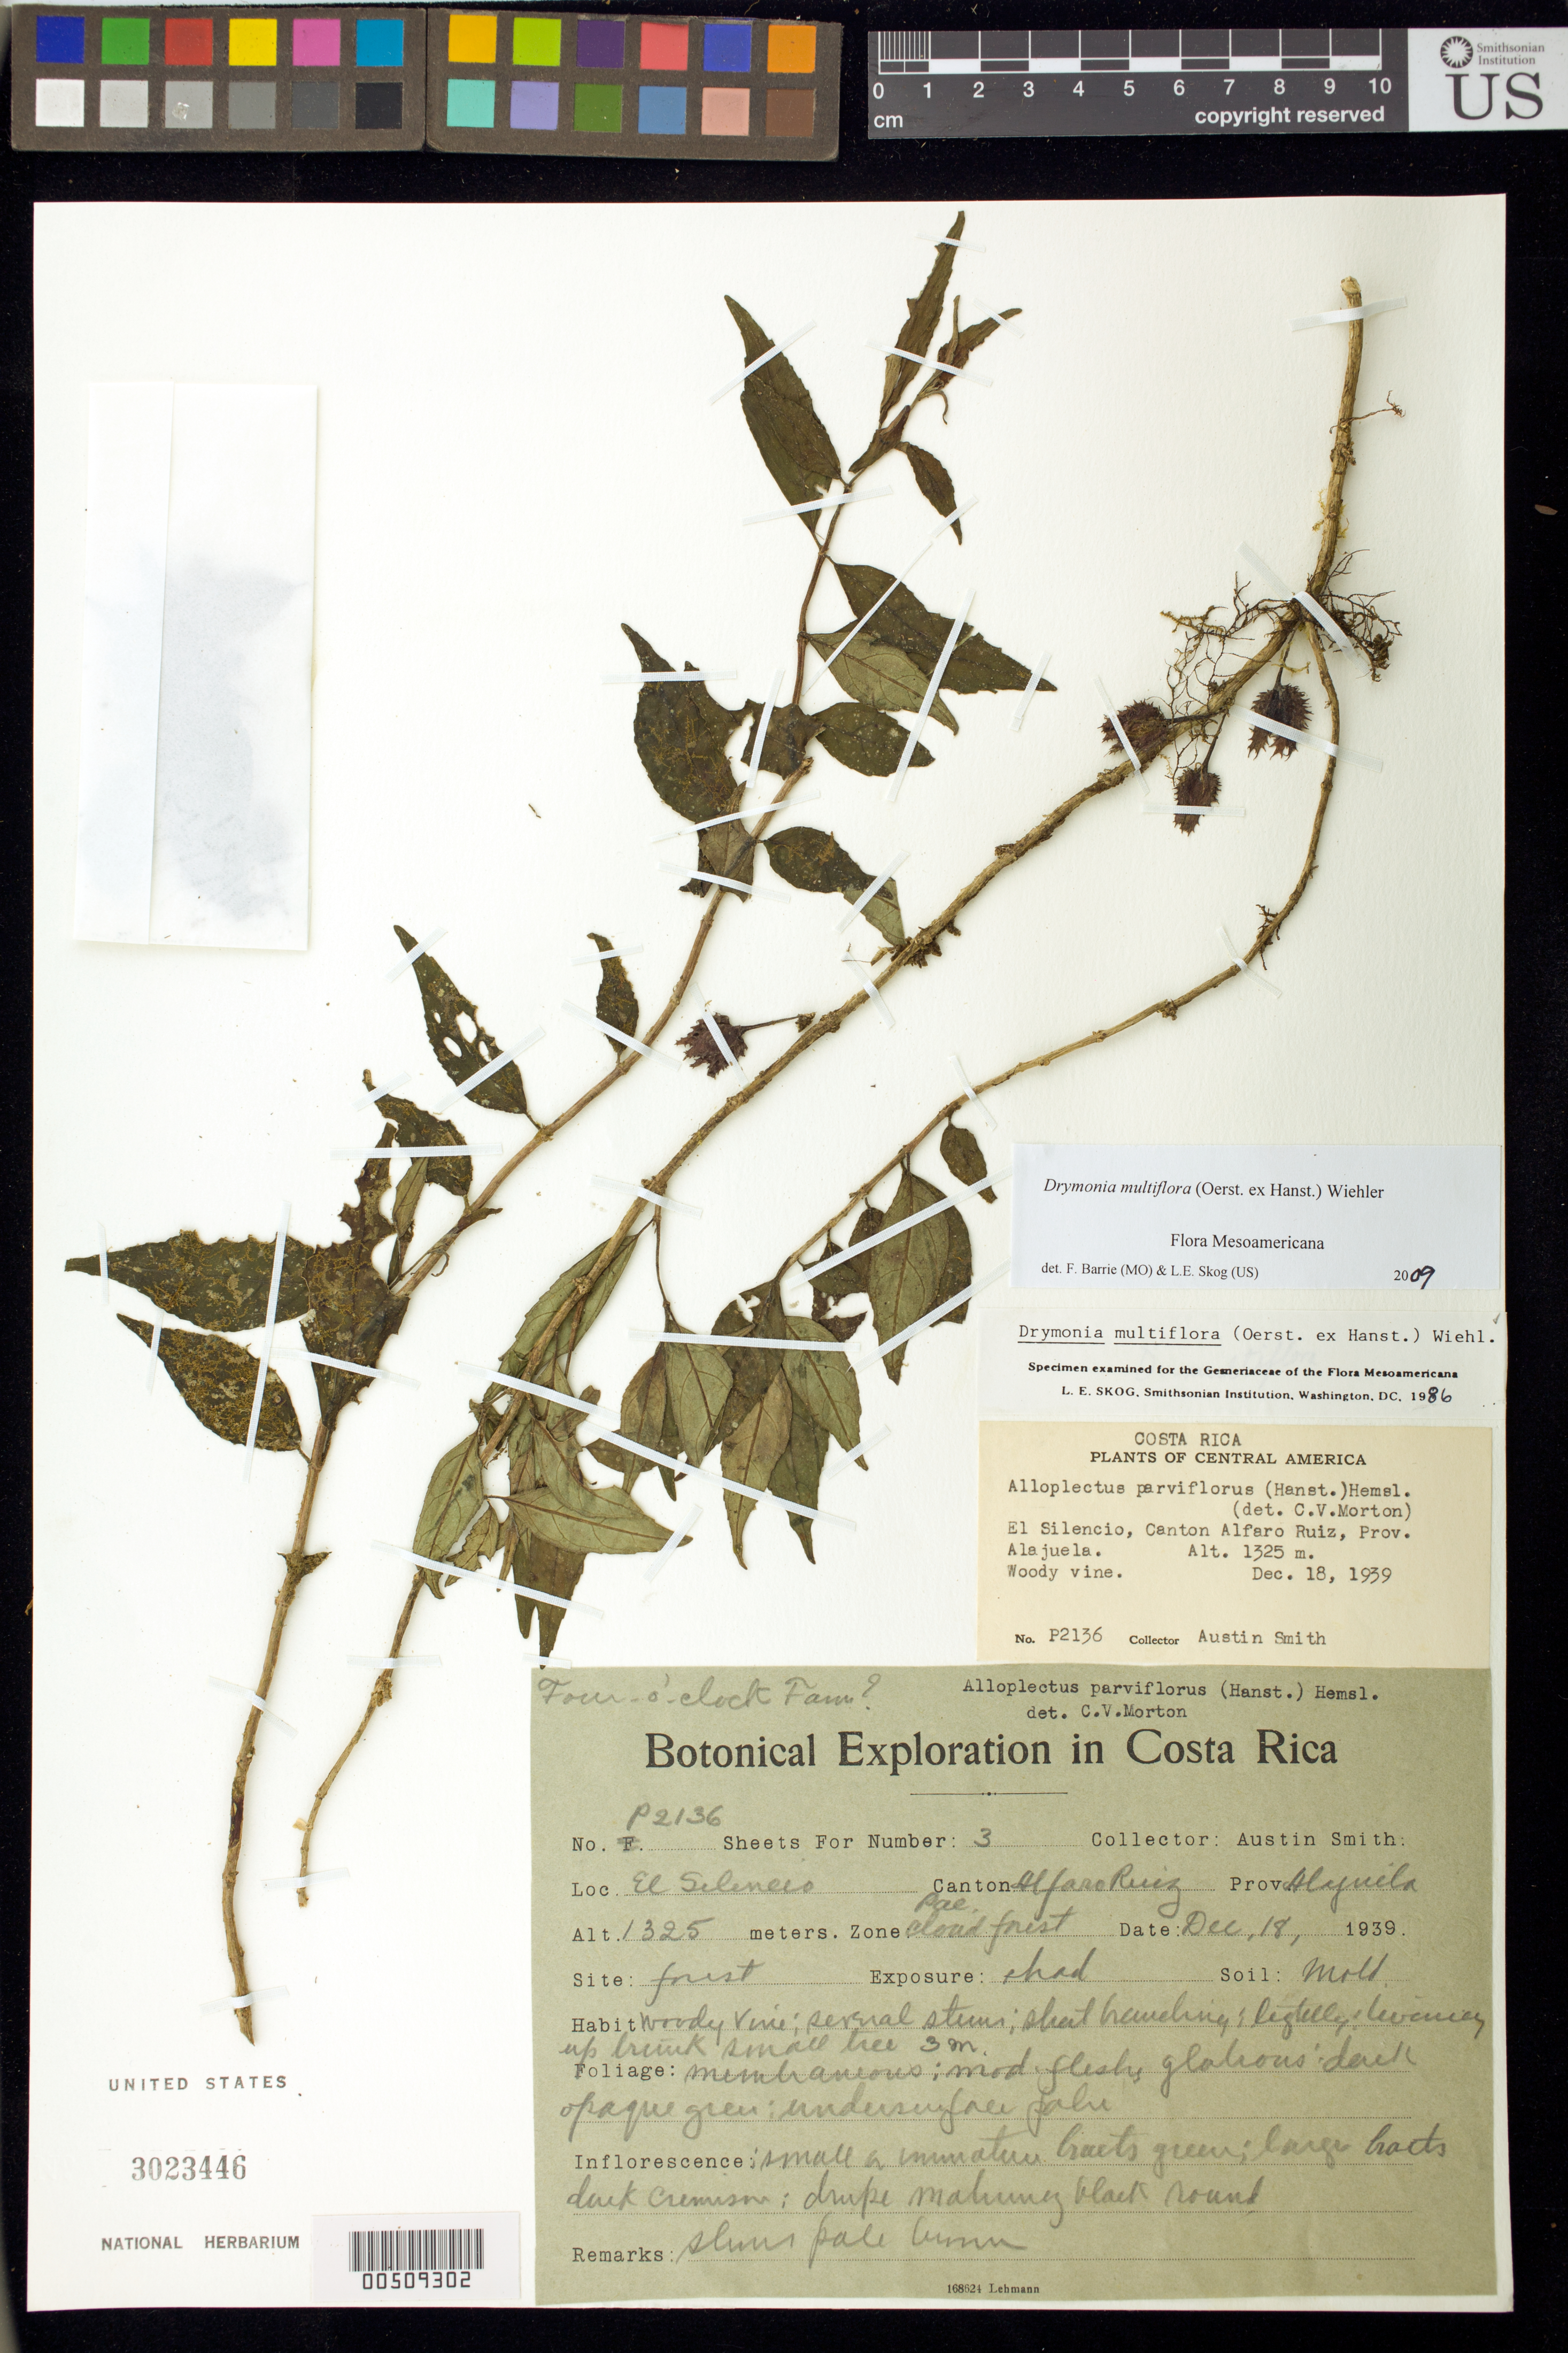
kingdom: Plantae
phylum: Tracheophyta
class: Magnoliopsida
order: Lamiales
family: Gesneriaceae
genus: Drymonia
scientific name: Drymonia multiflora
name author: (Oerst. ex Hanst.) Wiehler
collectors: Aust P. Smith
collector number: P 2136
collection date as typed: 18 Dec 1939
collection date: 1939-12-18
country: Costa Rica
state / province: Alajuela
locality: El Silencio, Canton Alfaro Ruiz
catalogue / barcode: US 3023446